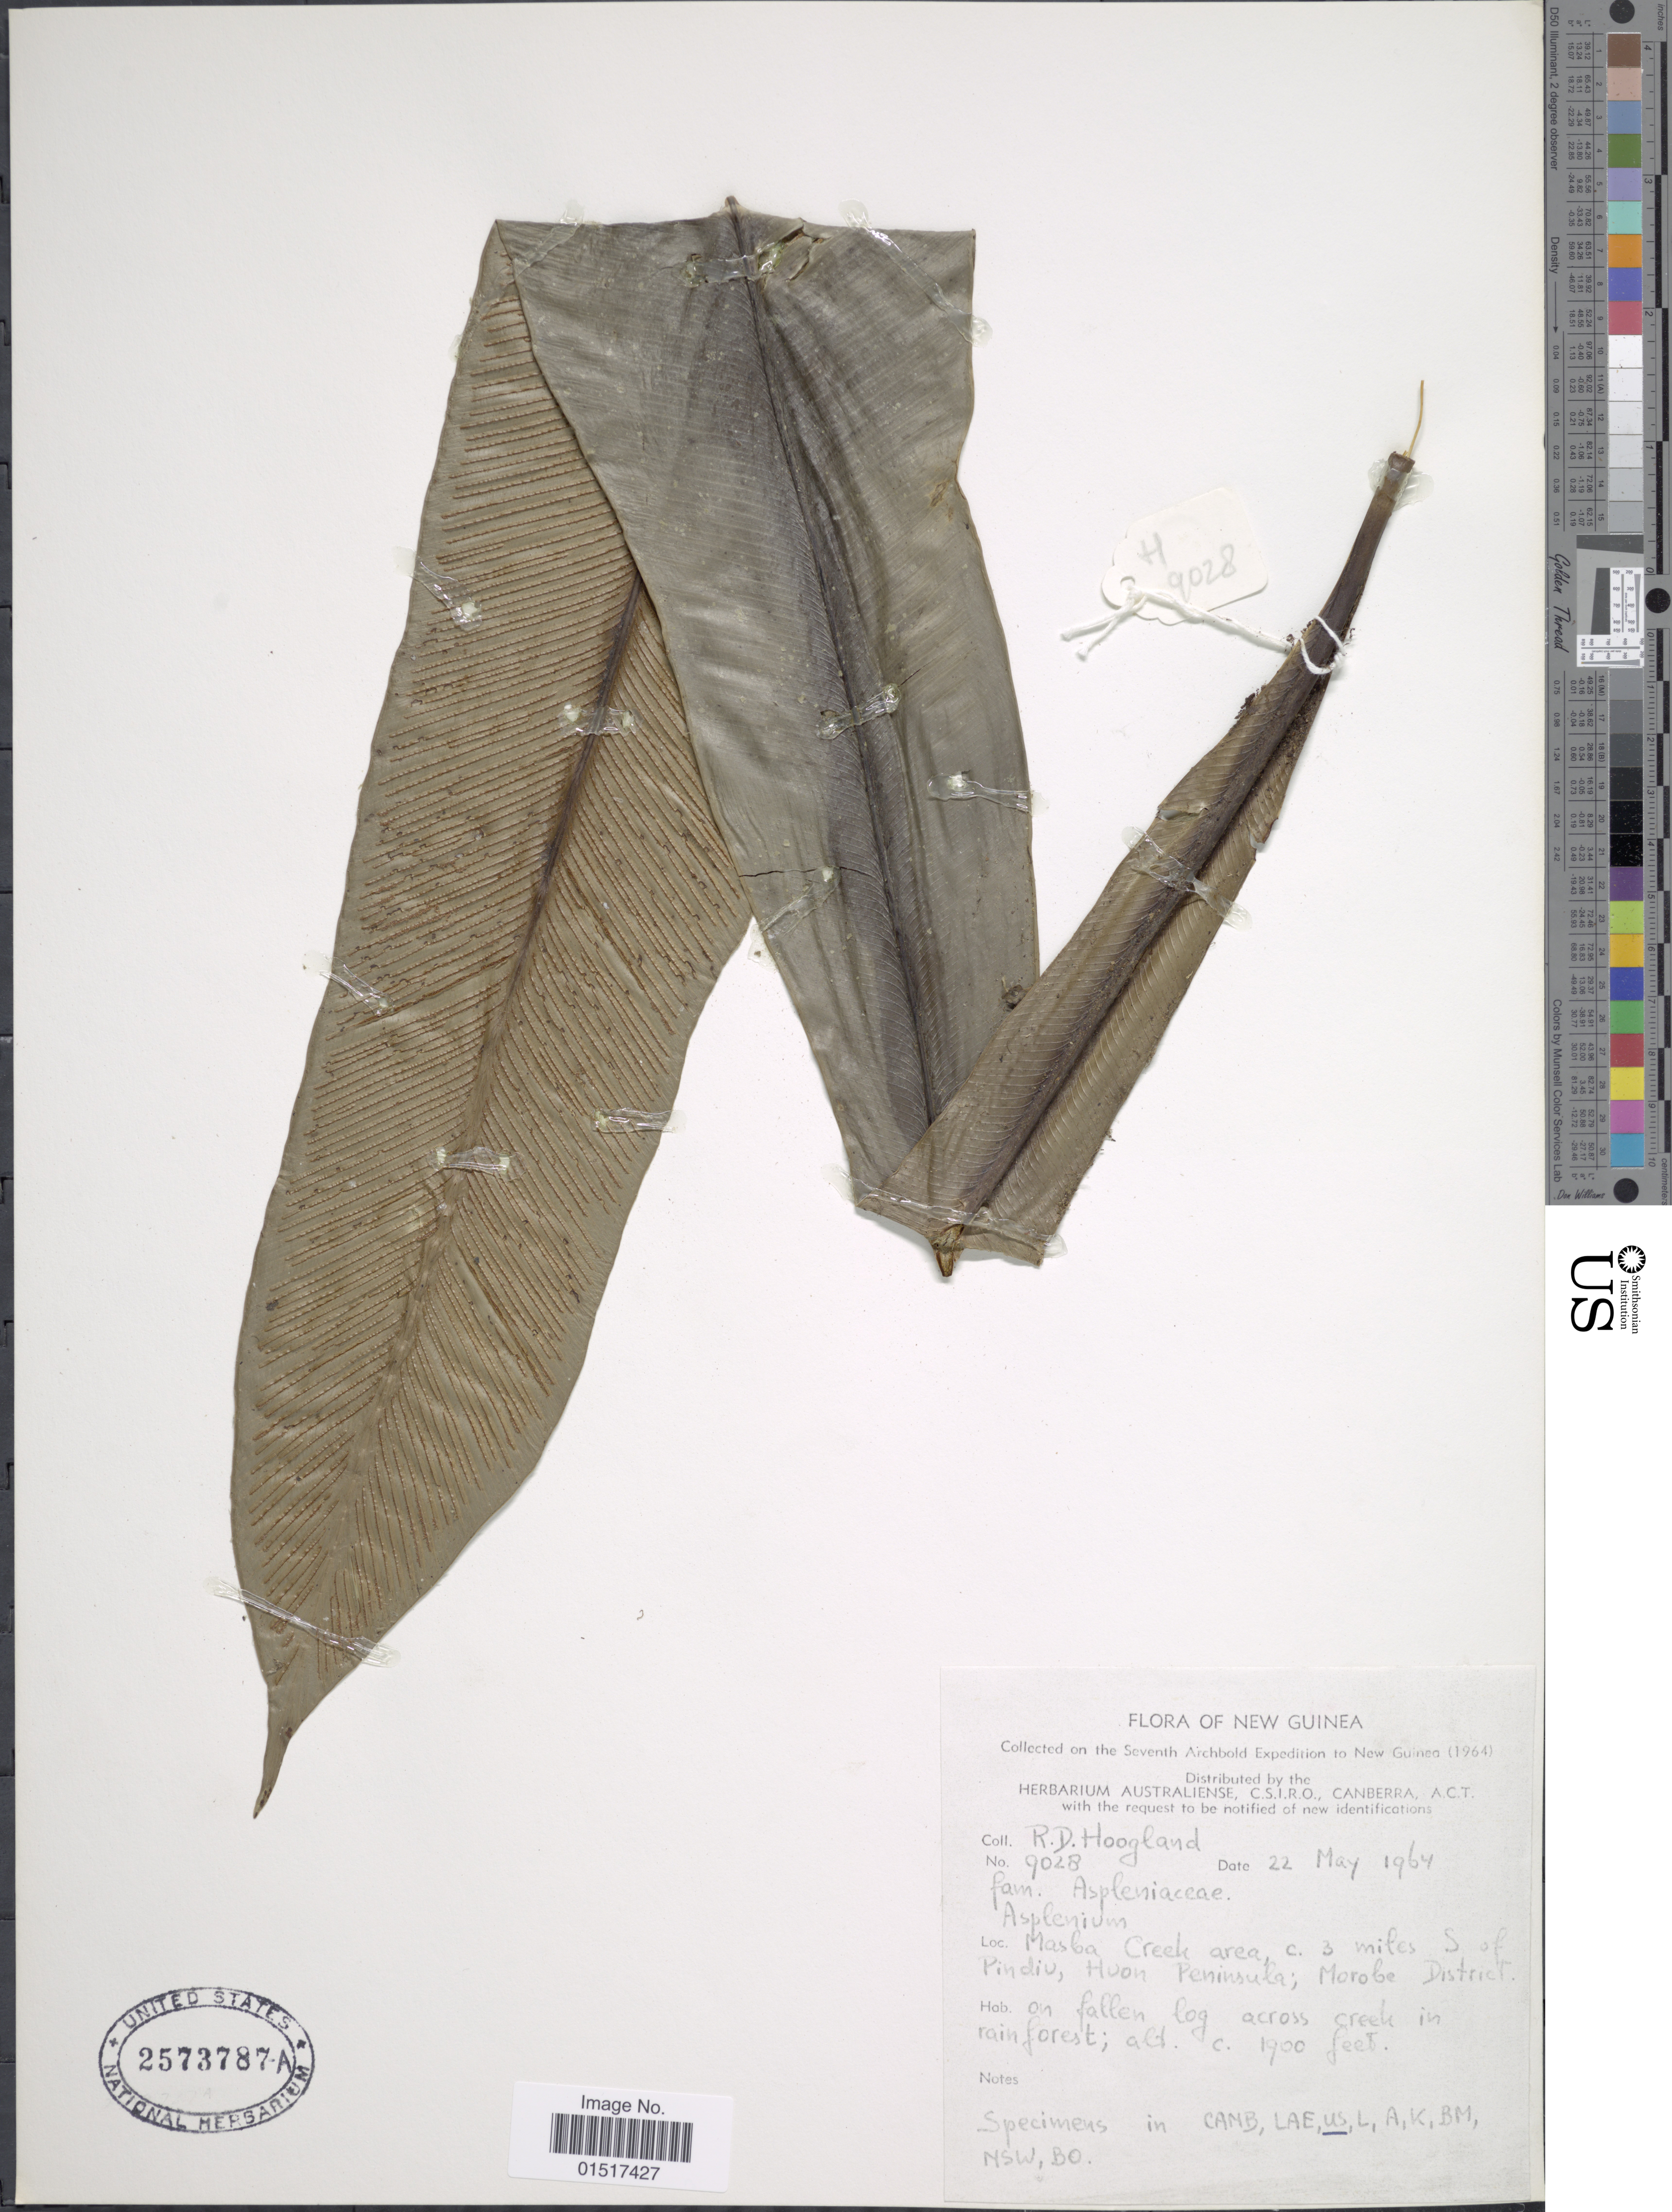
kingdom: Plantae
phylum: Tracheophyta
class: Polypodiopsida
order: Polypodiales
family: Aspleniaceae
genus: Asplenium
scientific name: Asplenium sp.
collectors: R. D. Hoogland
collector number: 9028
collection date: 1964-05-22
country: Papua New Guinea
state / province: Morobe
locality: New Guinea. Masba Creek area, c. 3 miles S of Pindiu, Huon Peninsula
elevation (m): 579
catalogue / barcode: US 2573787A